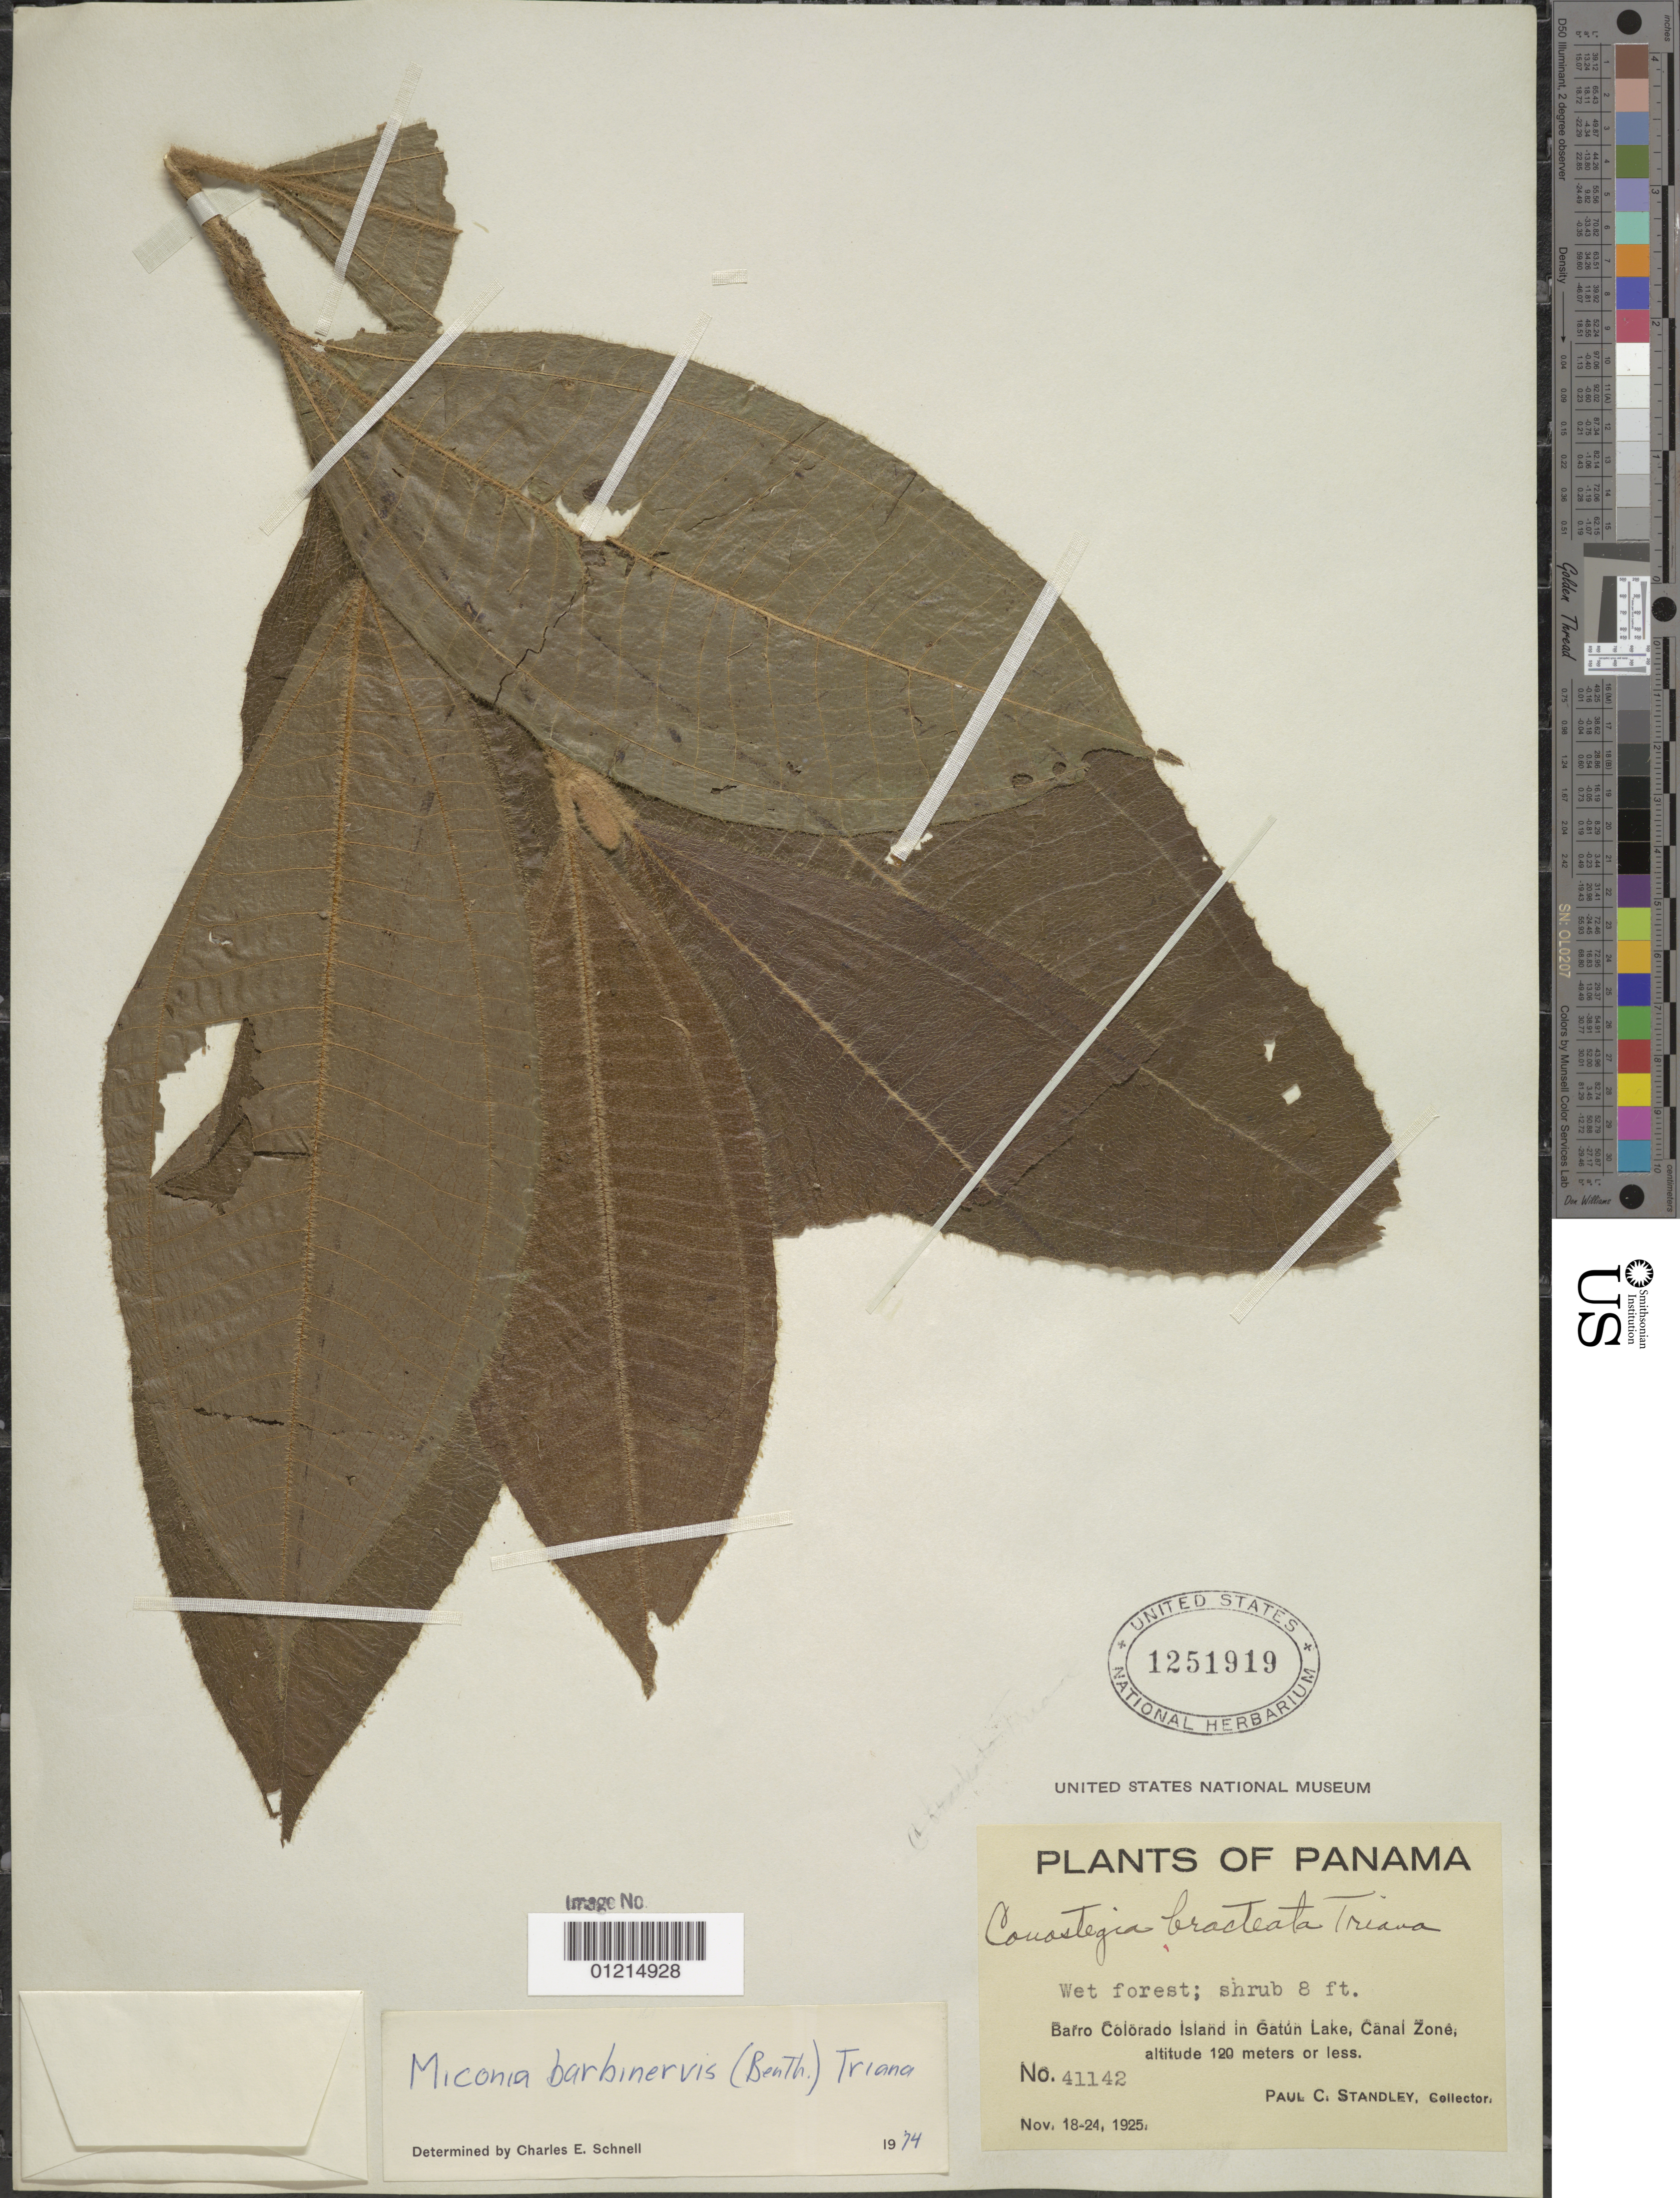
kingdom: Plantae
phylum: Tracheophyta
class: Magnoliopsida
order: Myrtales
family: Melastomataceae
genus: Miconia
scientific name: Miconia barbinervis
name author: (Benth.) Triana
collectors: P. C. Standley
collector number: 41142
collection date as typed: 18-24 Nov 1925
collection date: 1925-11-18/1925-11-24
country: Panama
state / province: Panamá Oeste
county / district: Canal Zone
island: Barro Colorado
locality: Barro Colorado Island in Gatun Lake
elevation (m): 120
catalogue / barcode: US 1251919